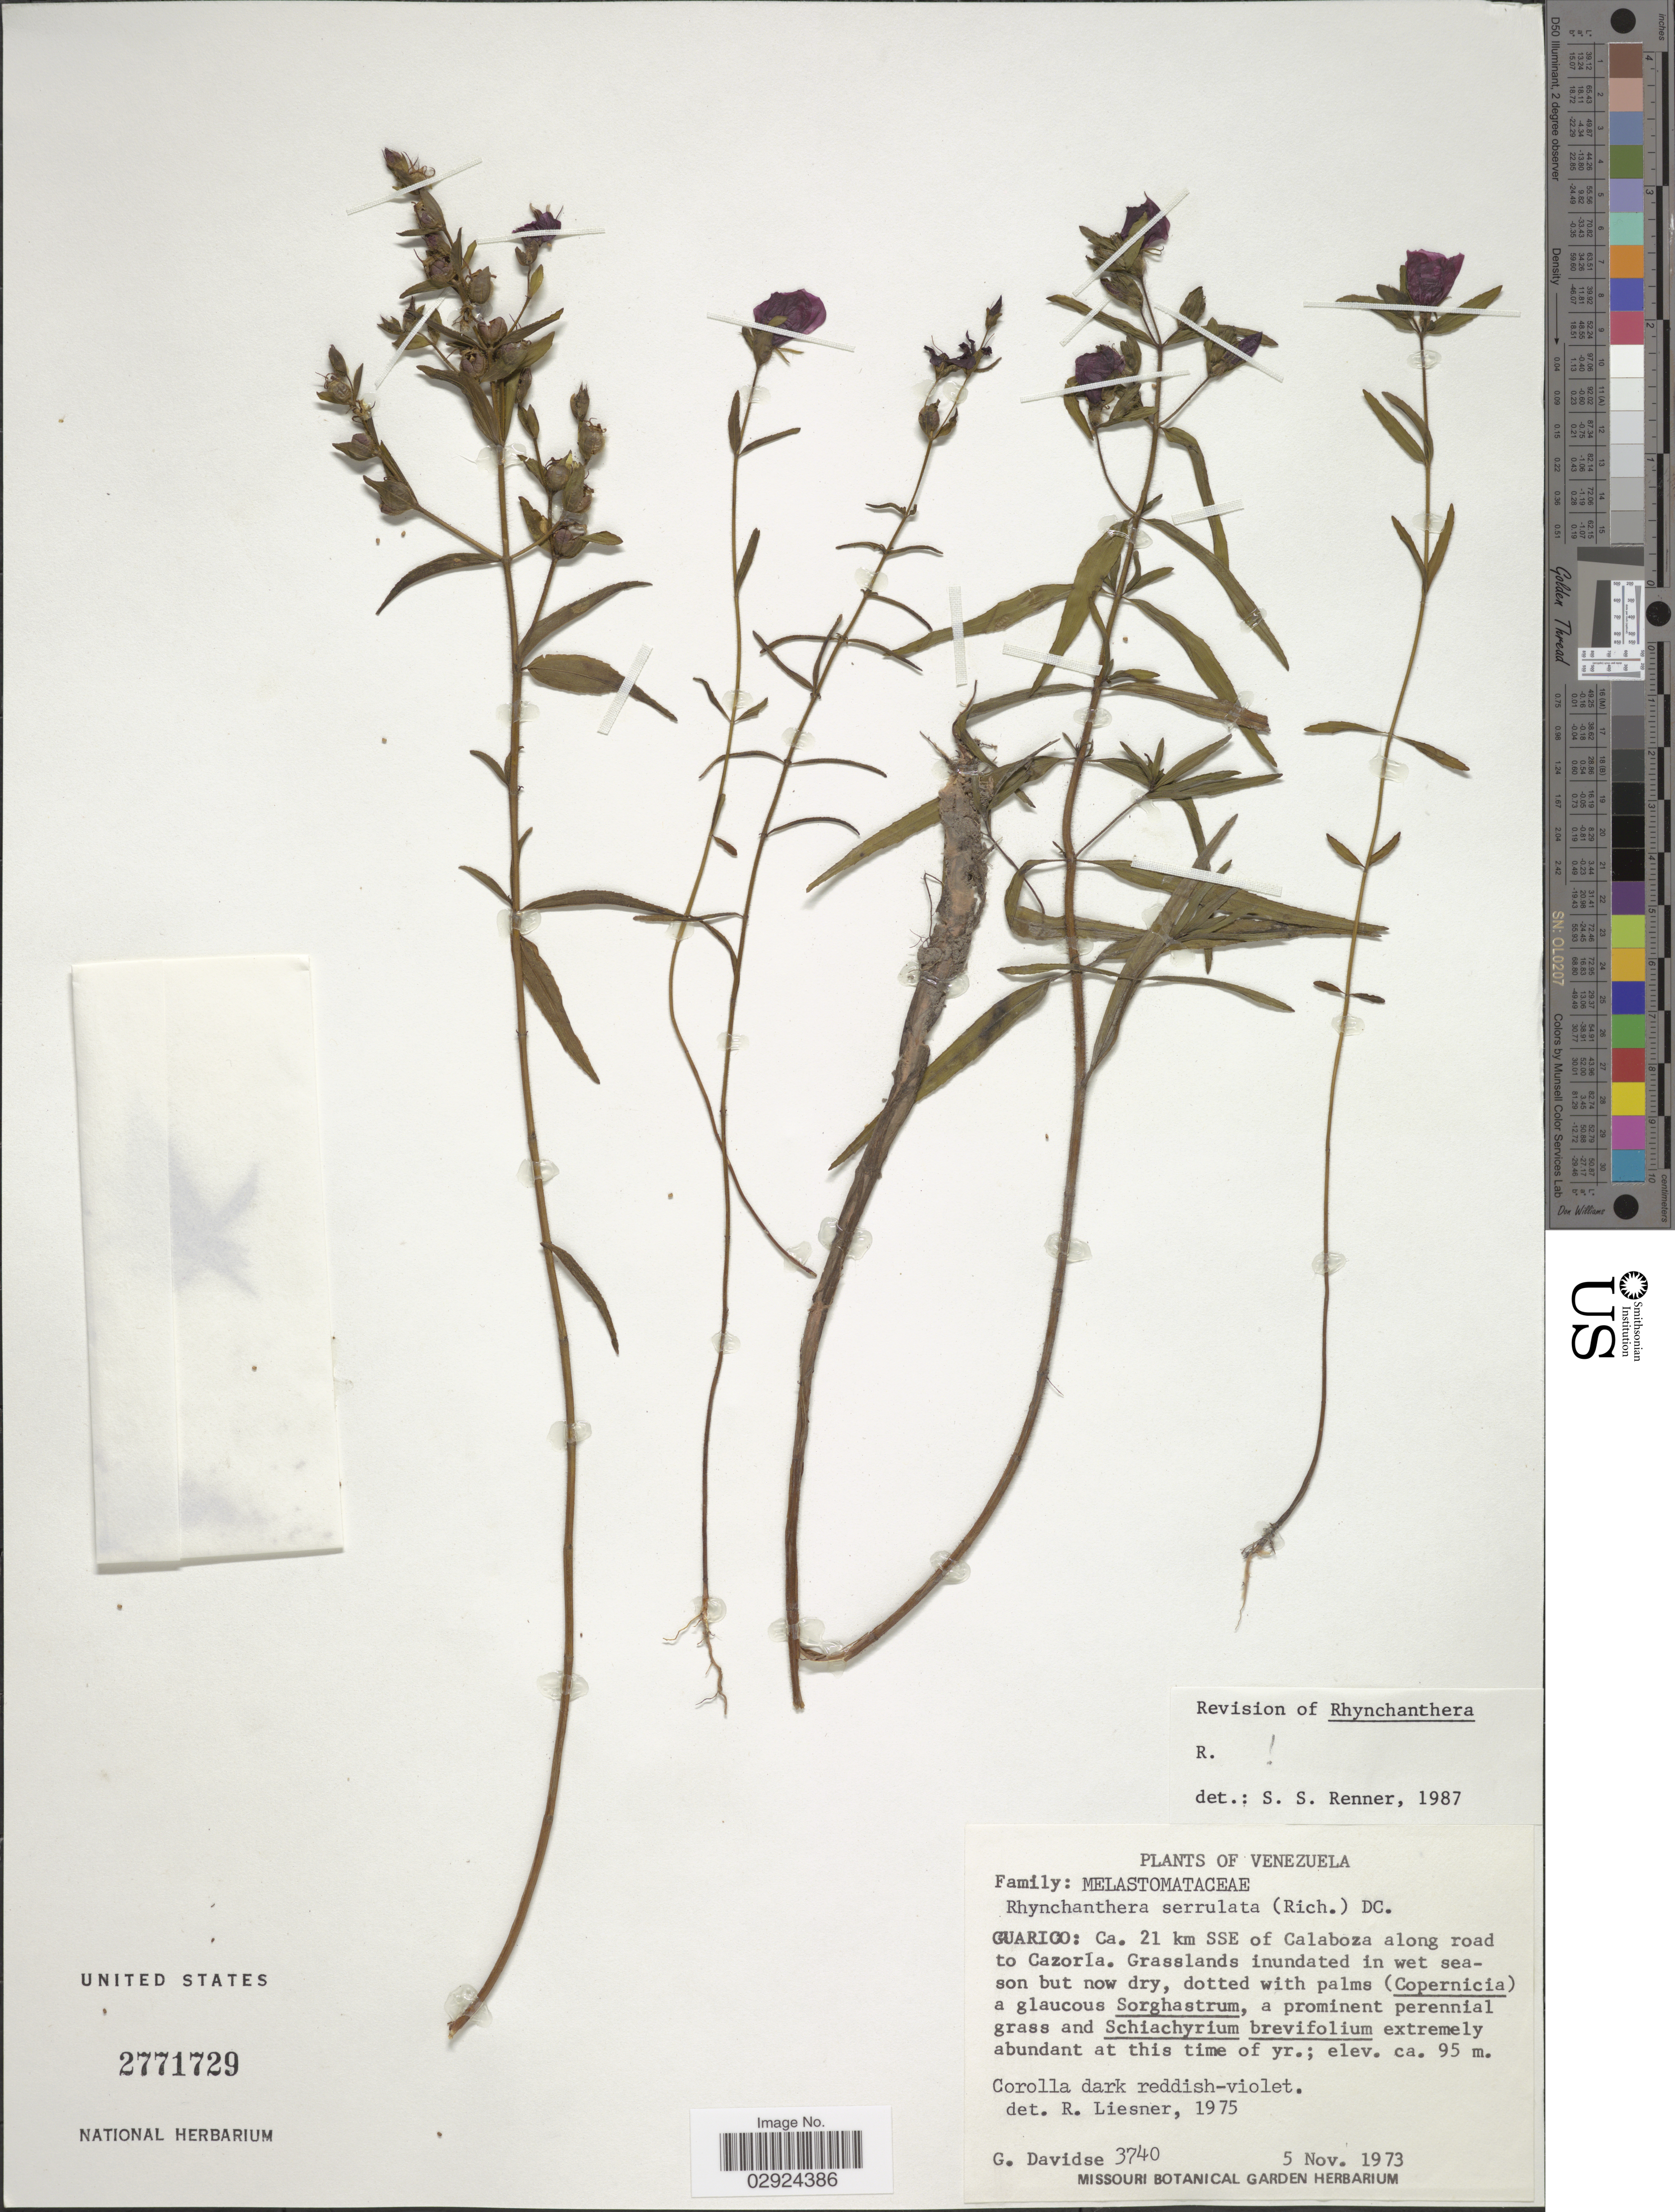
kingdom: Plantae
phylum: Tracheophyta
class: Magnoliopsida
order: Myrtales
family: Melastomataceae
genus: Rhynchanthera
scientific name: Rhynchanthera serrulata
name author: (Rich.) DC.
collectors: G. Davidse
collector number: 3740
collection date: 1973-11-05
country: Venezuela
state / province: Guárico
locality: Ca. 21 km SSE of Calabozo along road to Cazorla.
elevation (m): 95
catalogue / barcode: US 2771729